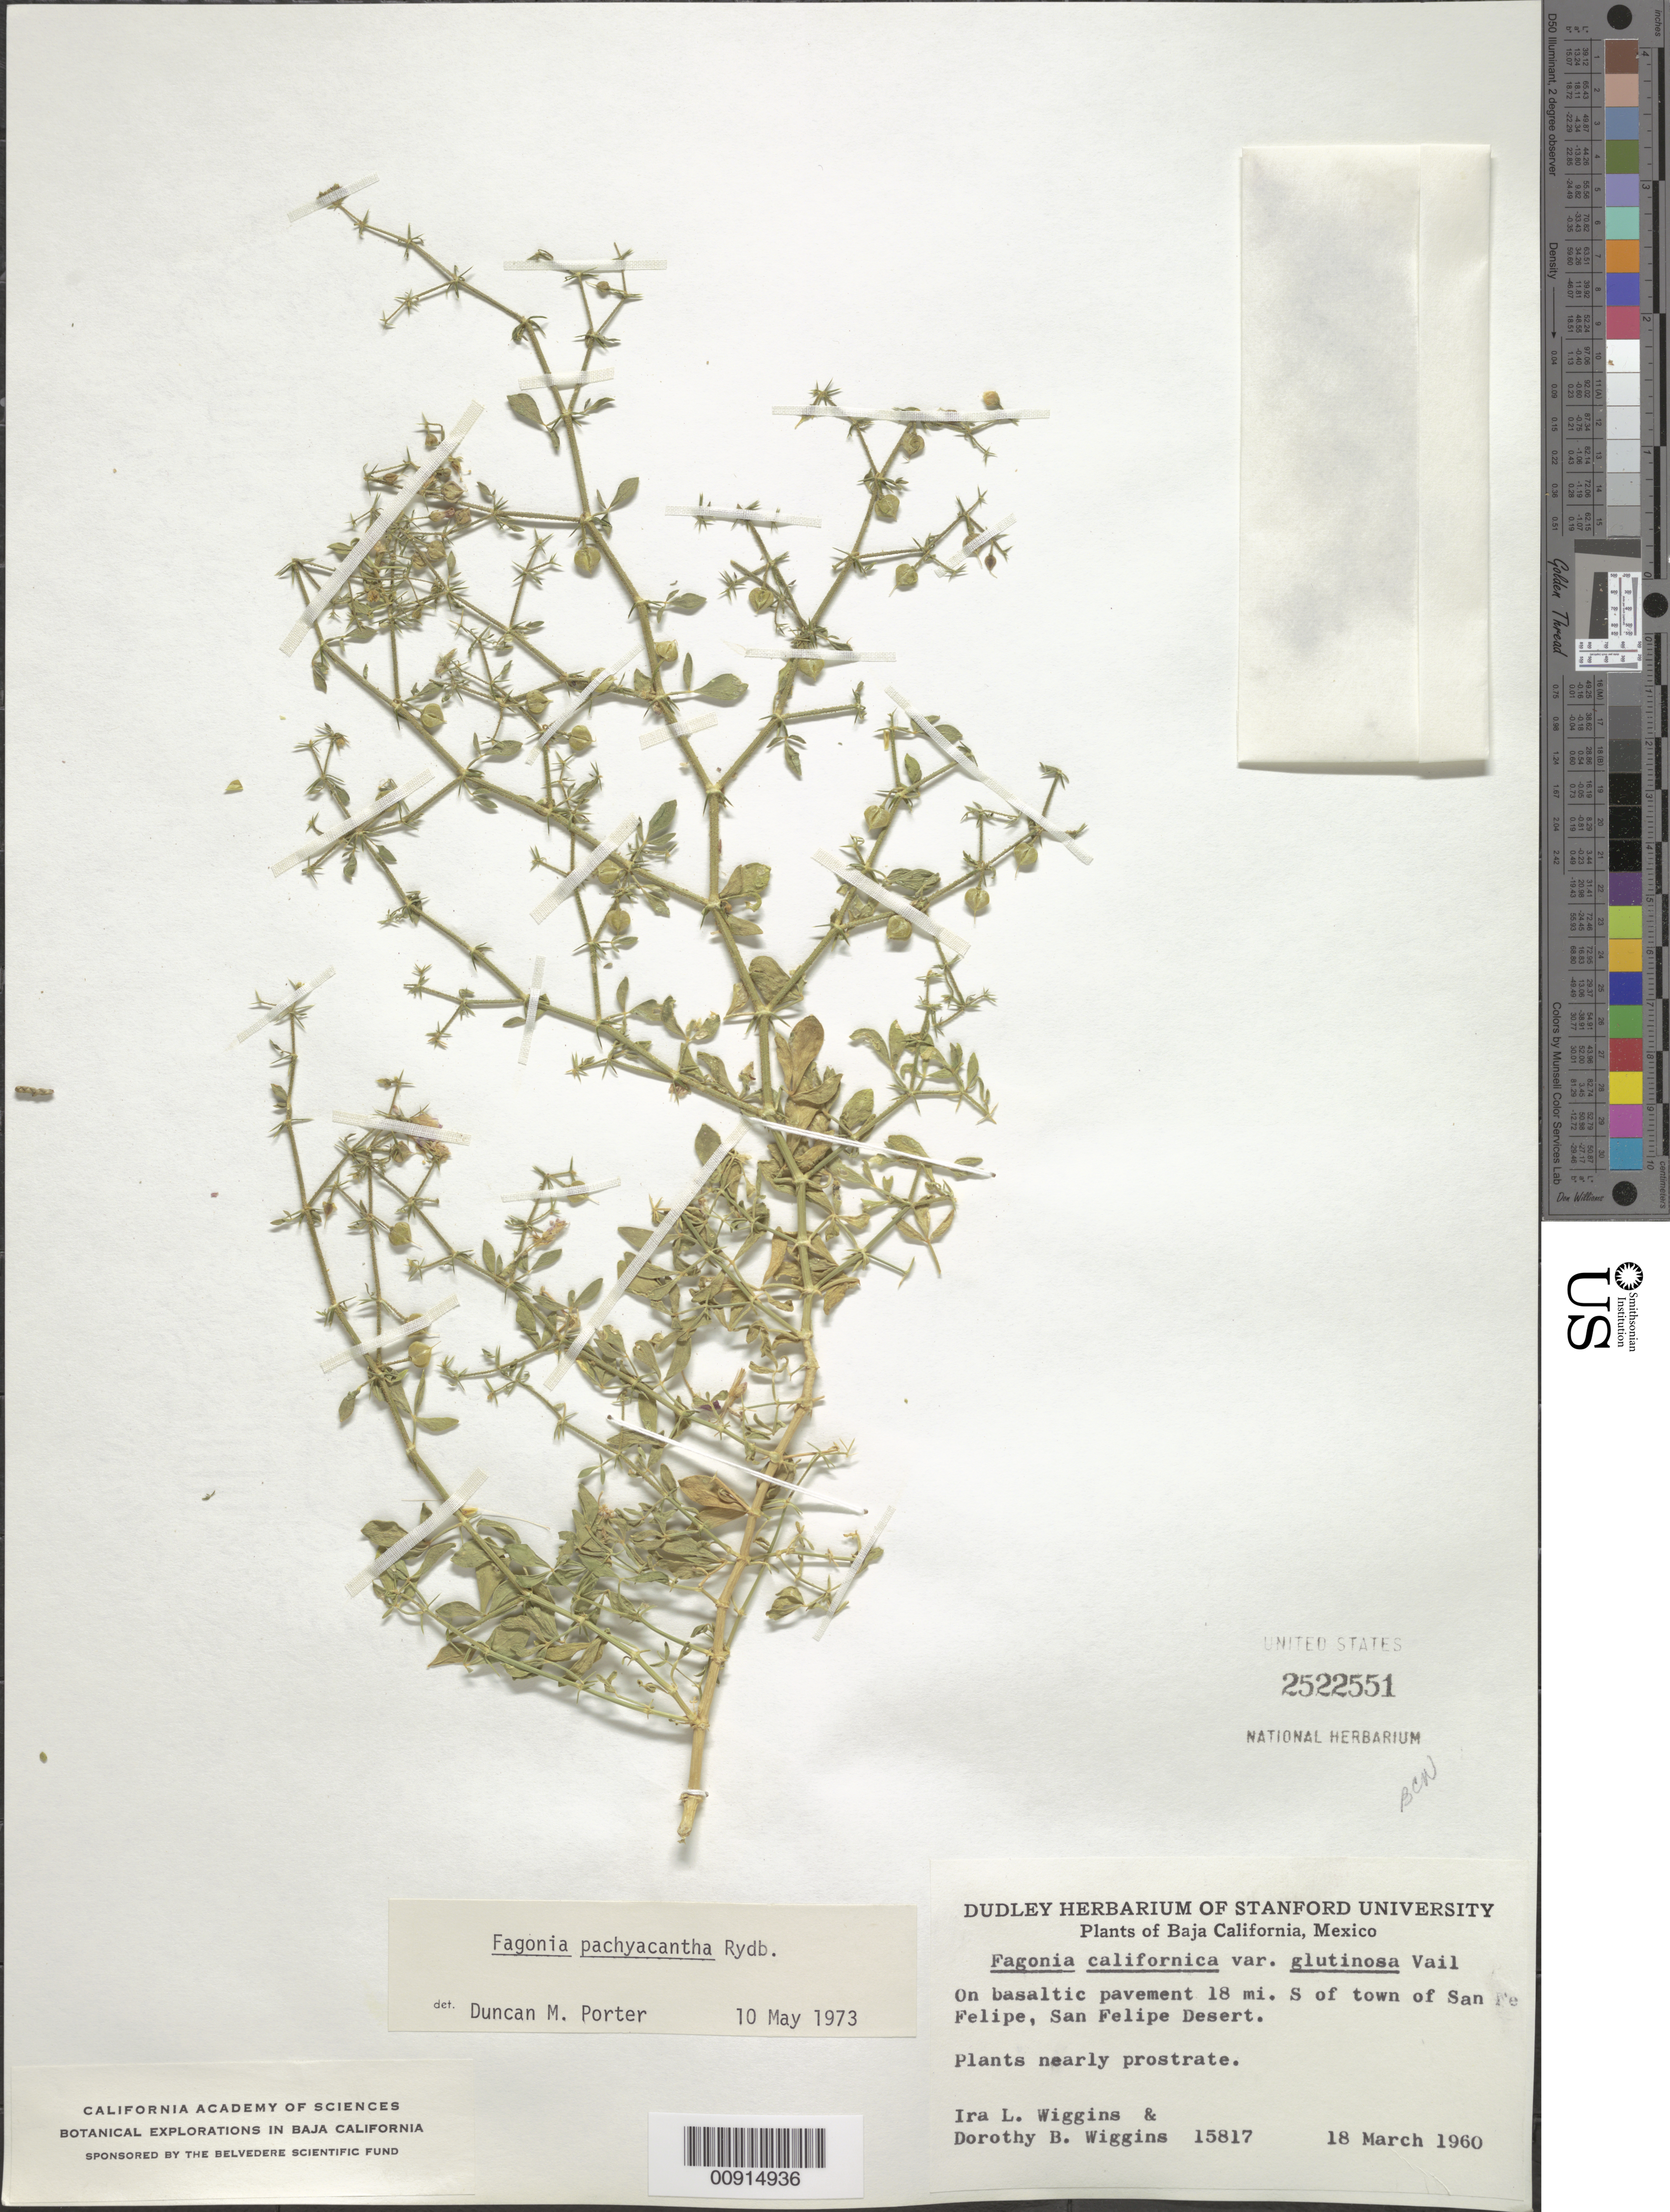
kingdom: Plantae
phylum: Tracheophyta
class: Magnoliopsida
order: Zygophyllales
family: Zygophyllaceae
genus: Fagonia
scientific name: Fagonia pachyacantha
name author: Rydb.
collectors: I. L. Wiggins & D. B. Wiggins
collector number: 15817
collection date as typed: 18 Mar 1960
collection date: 1960-03-18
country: Mexico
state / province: Baja California Norte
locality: Baja California: 18 mi. S of town of San Felipe, San Felipe Desert.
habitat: On basaltic pavement.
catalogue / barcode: US 2522551